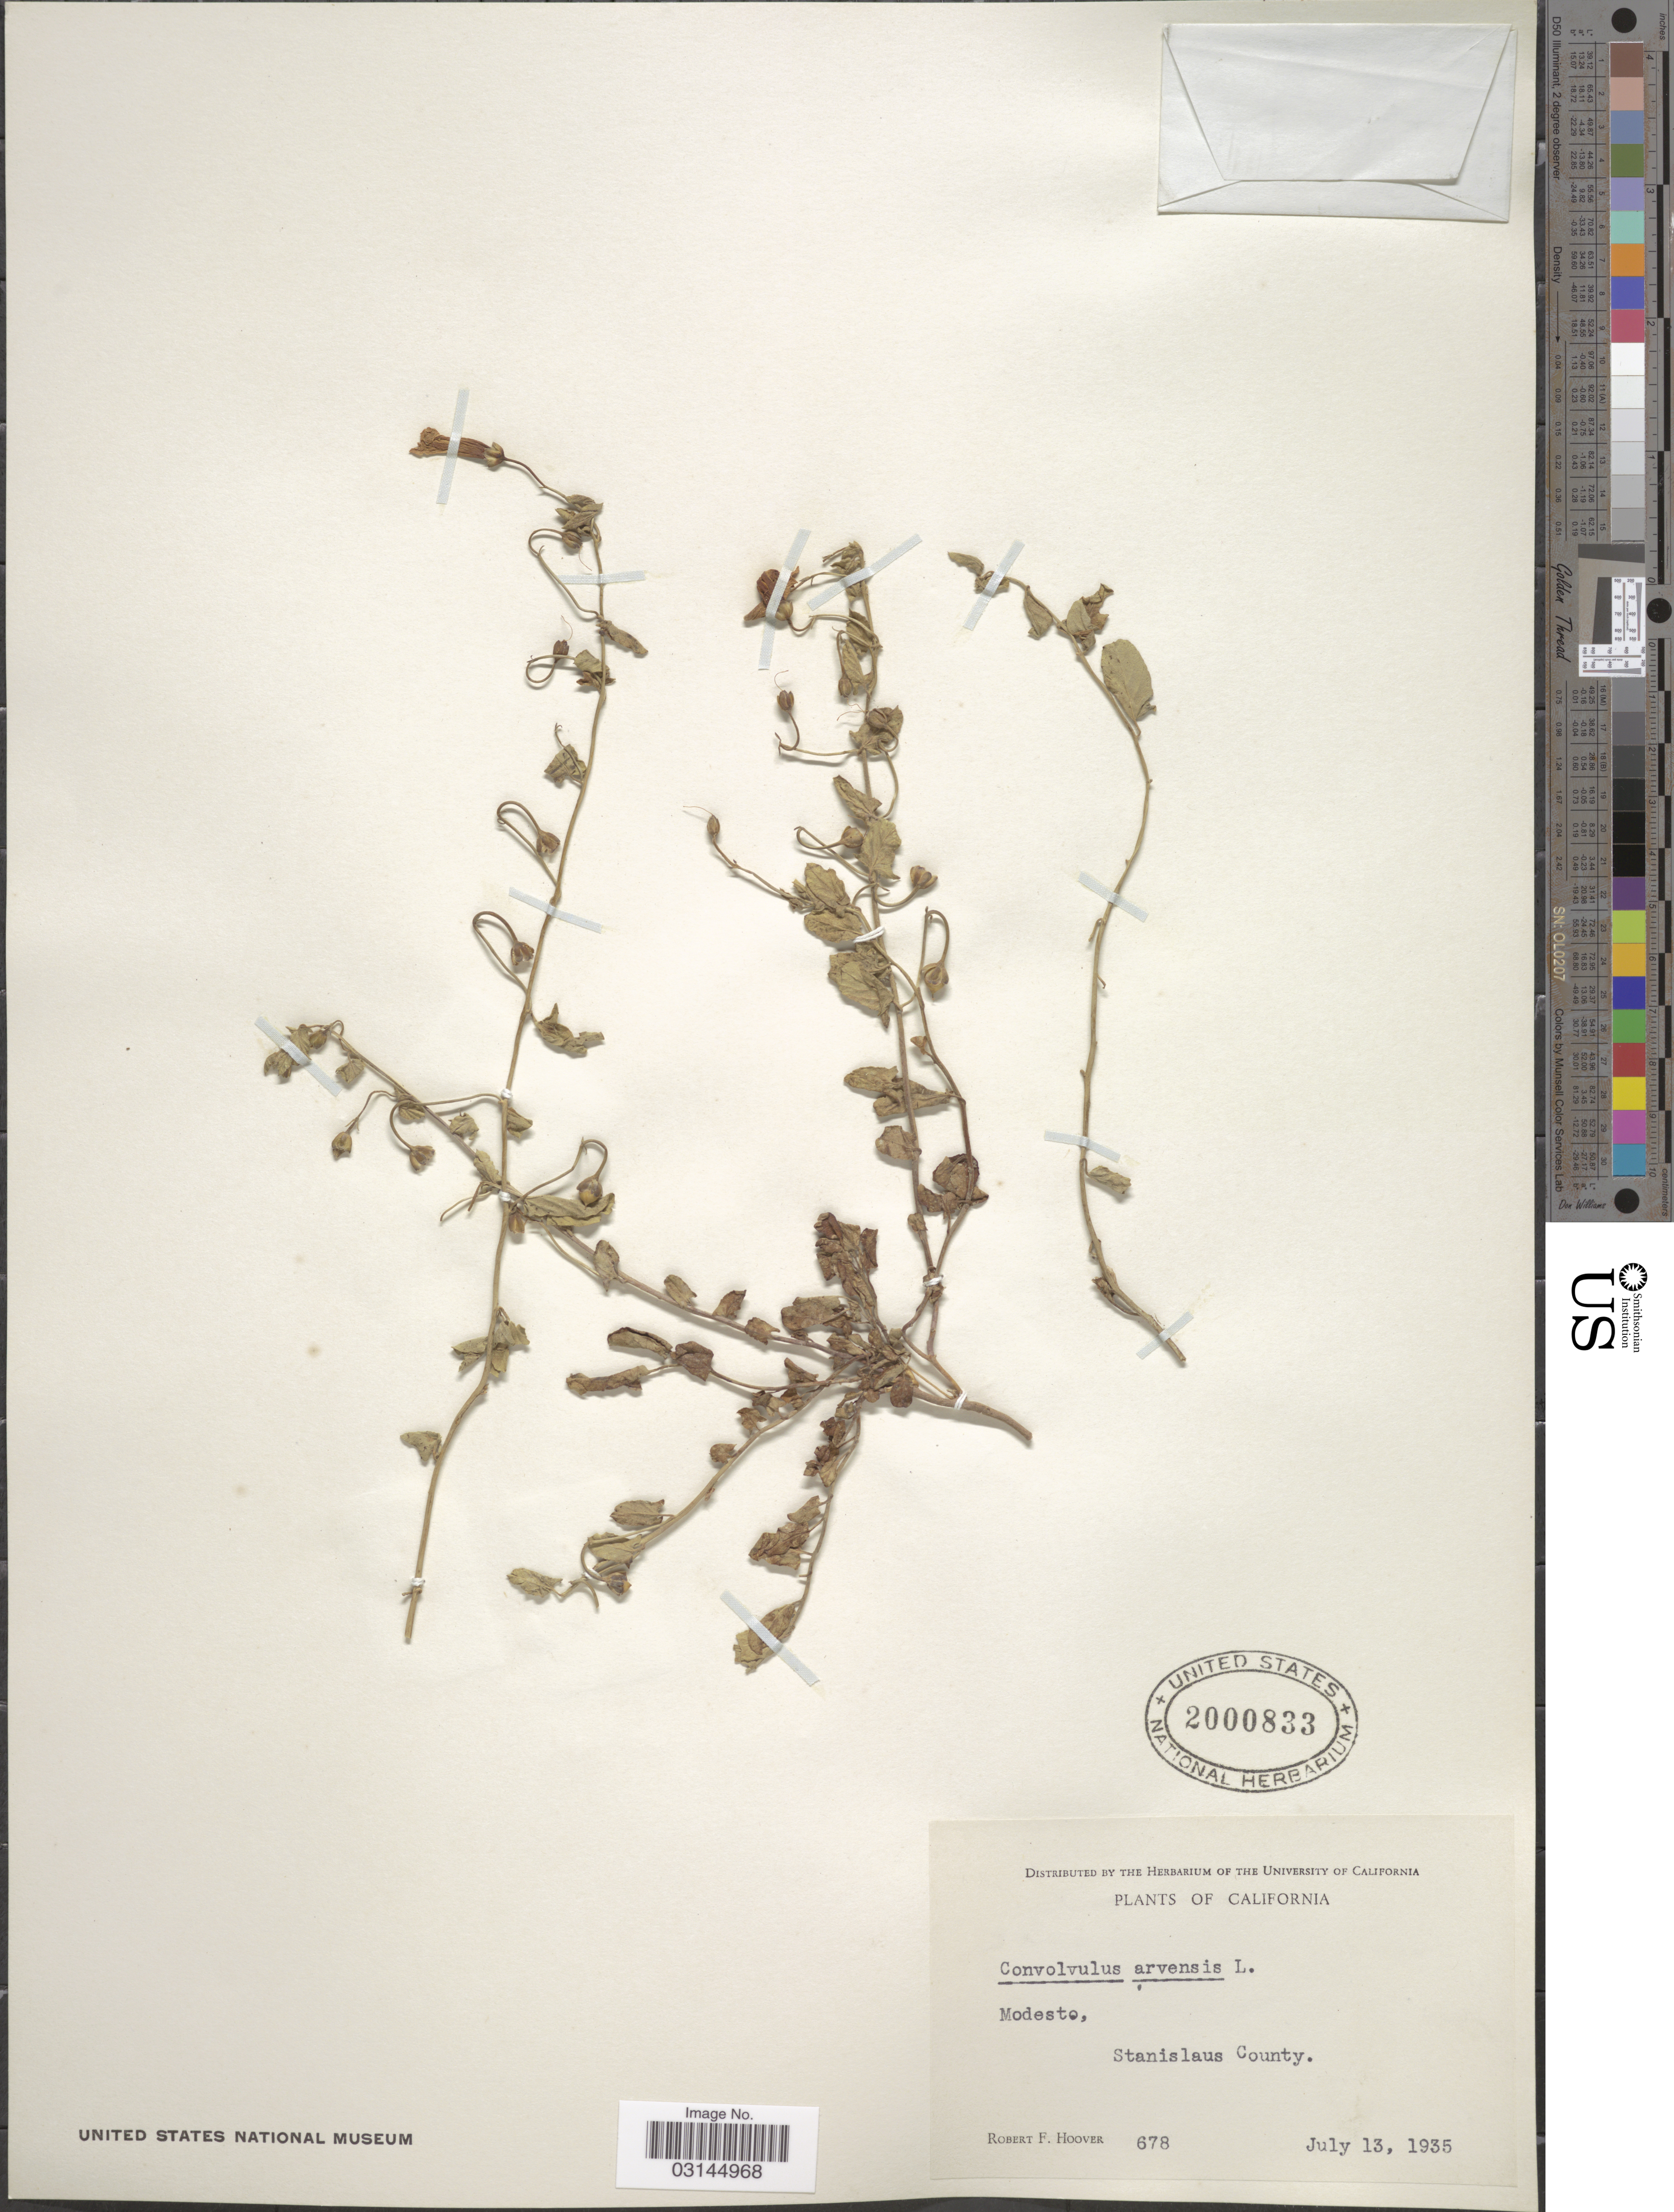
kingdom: Plantae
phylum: Tracheophyta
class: Magnoliopsida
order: Solanales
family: Convolvulaceae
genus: Convolvulus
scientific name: Convolvulus arvensis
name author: L.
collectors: R. F. Hoover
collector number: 678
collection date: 1935-07-13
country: United States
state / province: California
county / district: Stanislaus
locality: Modesto, Stanislaus County.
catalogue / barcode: US 2000833